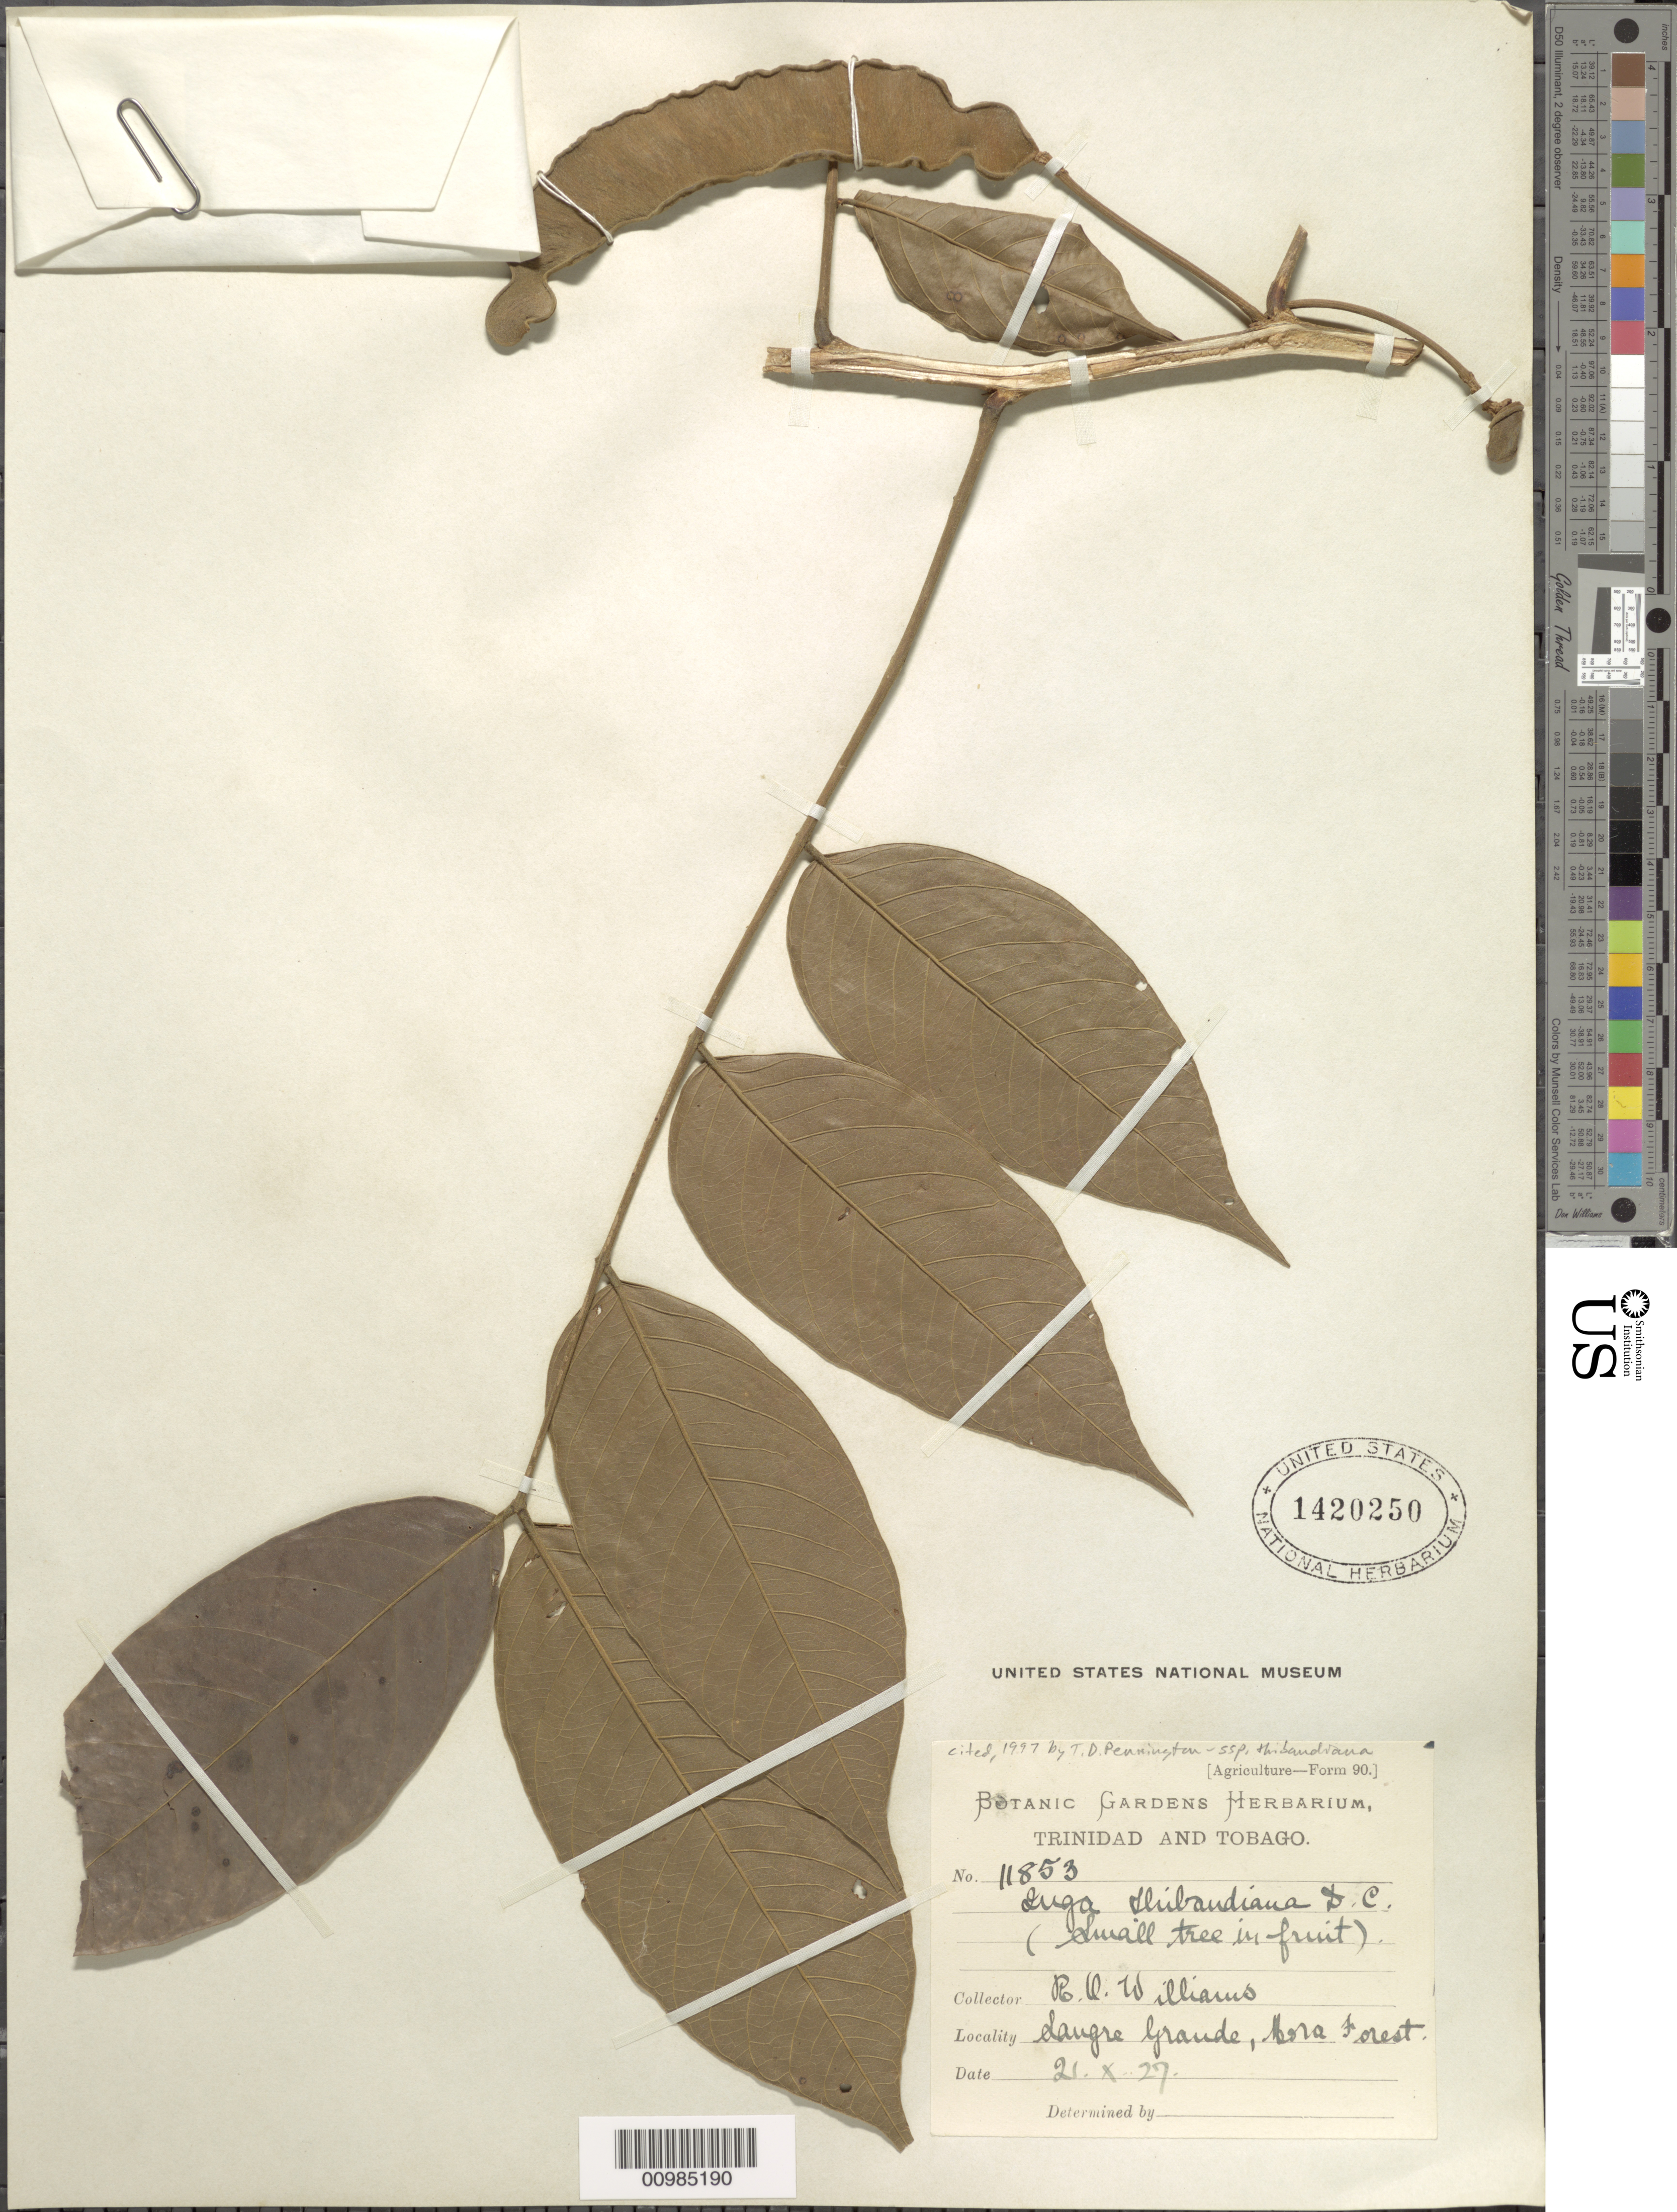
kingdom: Plantae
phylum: Tracheophyta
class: Magnoliopsida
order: Fabales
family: Fabaceae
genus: Inga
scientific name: Inga thibaudiana subsp. thibaudiana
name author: DC.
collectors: R. O. Williams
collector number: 11853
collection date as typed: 21 Oct 1927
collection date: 1927-10-21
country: Trinidad and Tobago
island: Trinidad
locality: Saugre Grande, Mora forest.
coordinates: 0 N, 0 E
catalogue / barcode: US 1420250